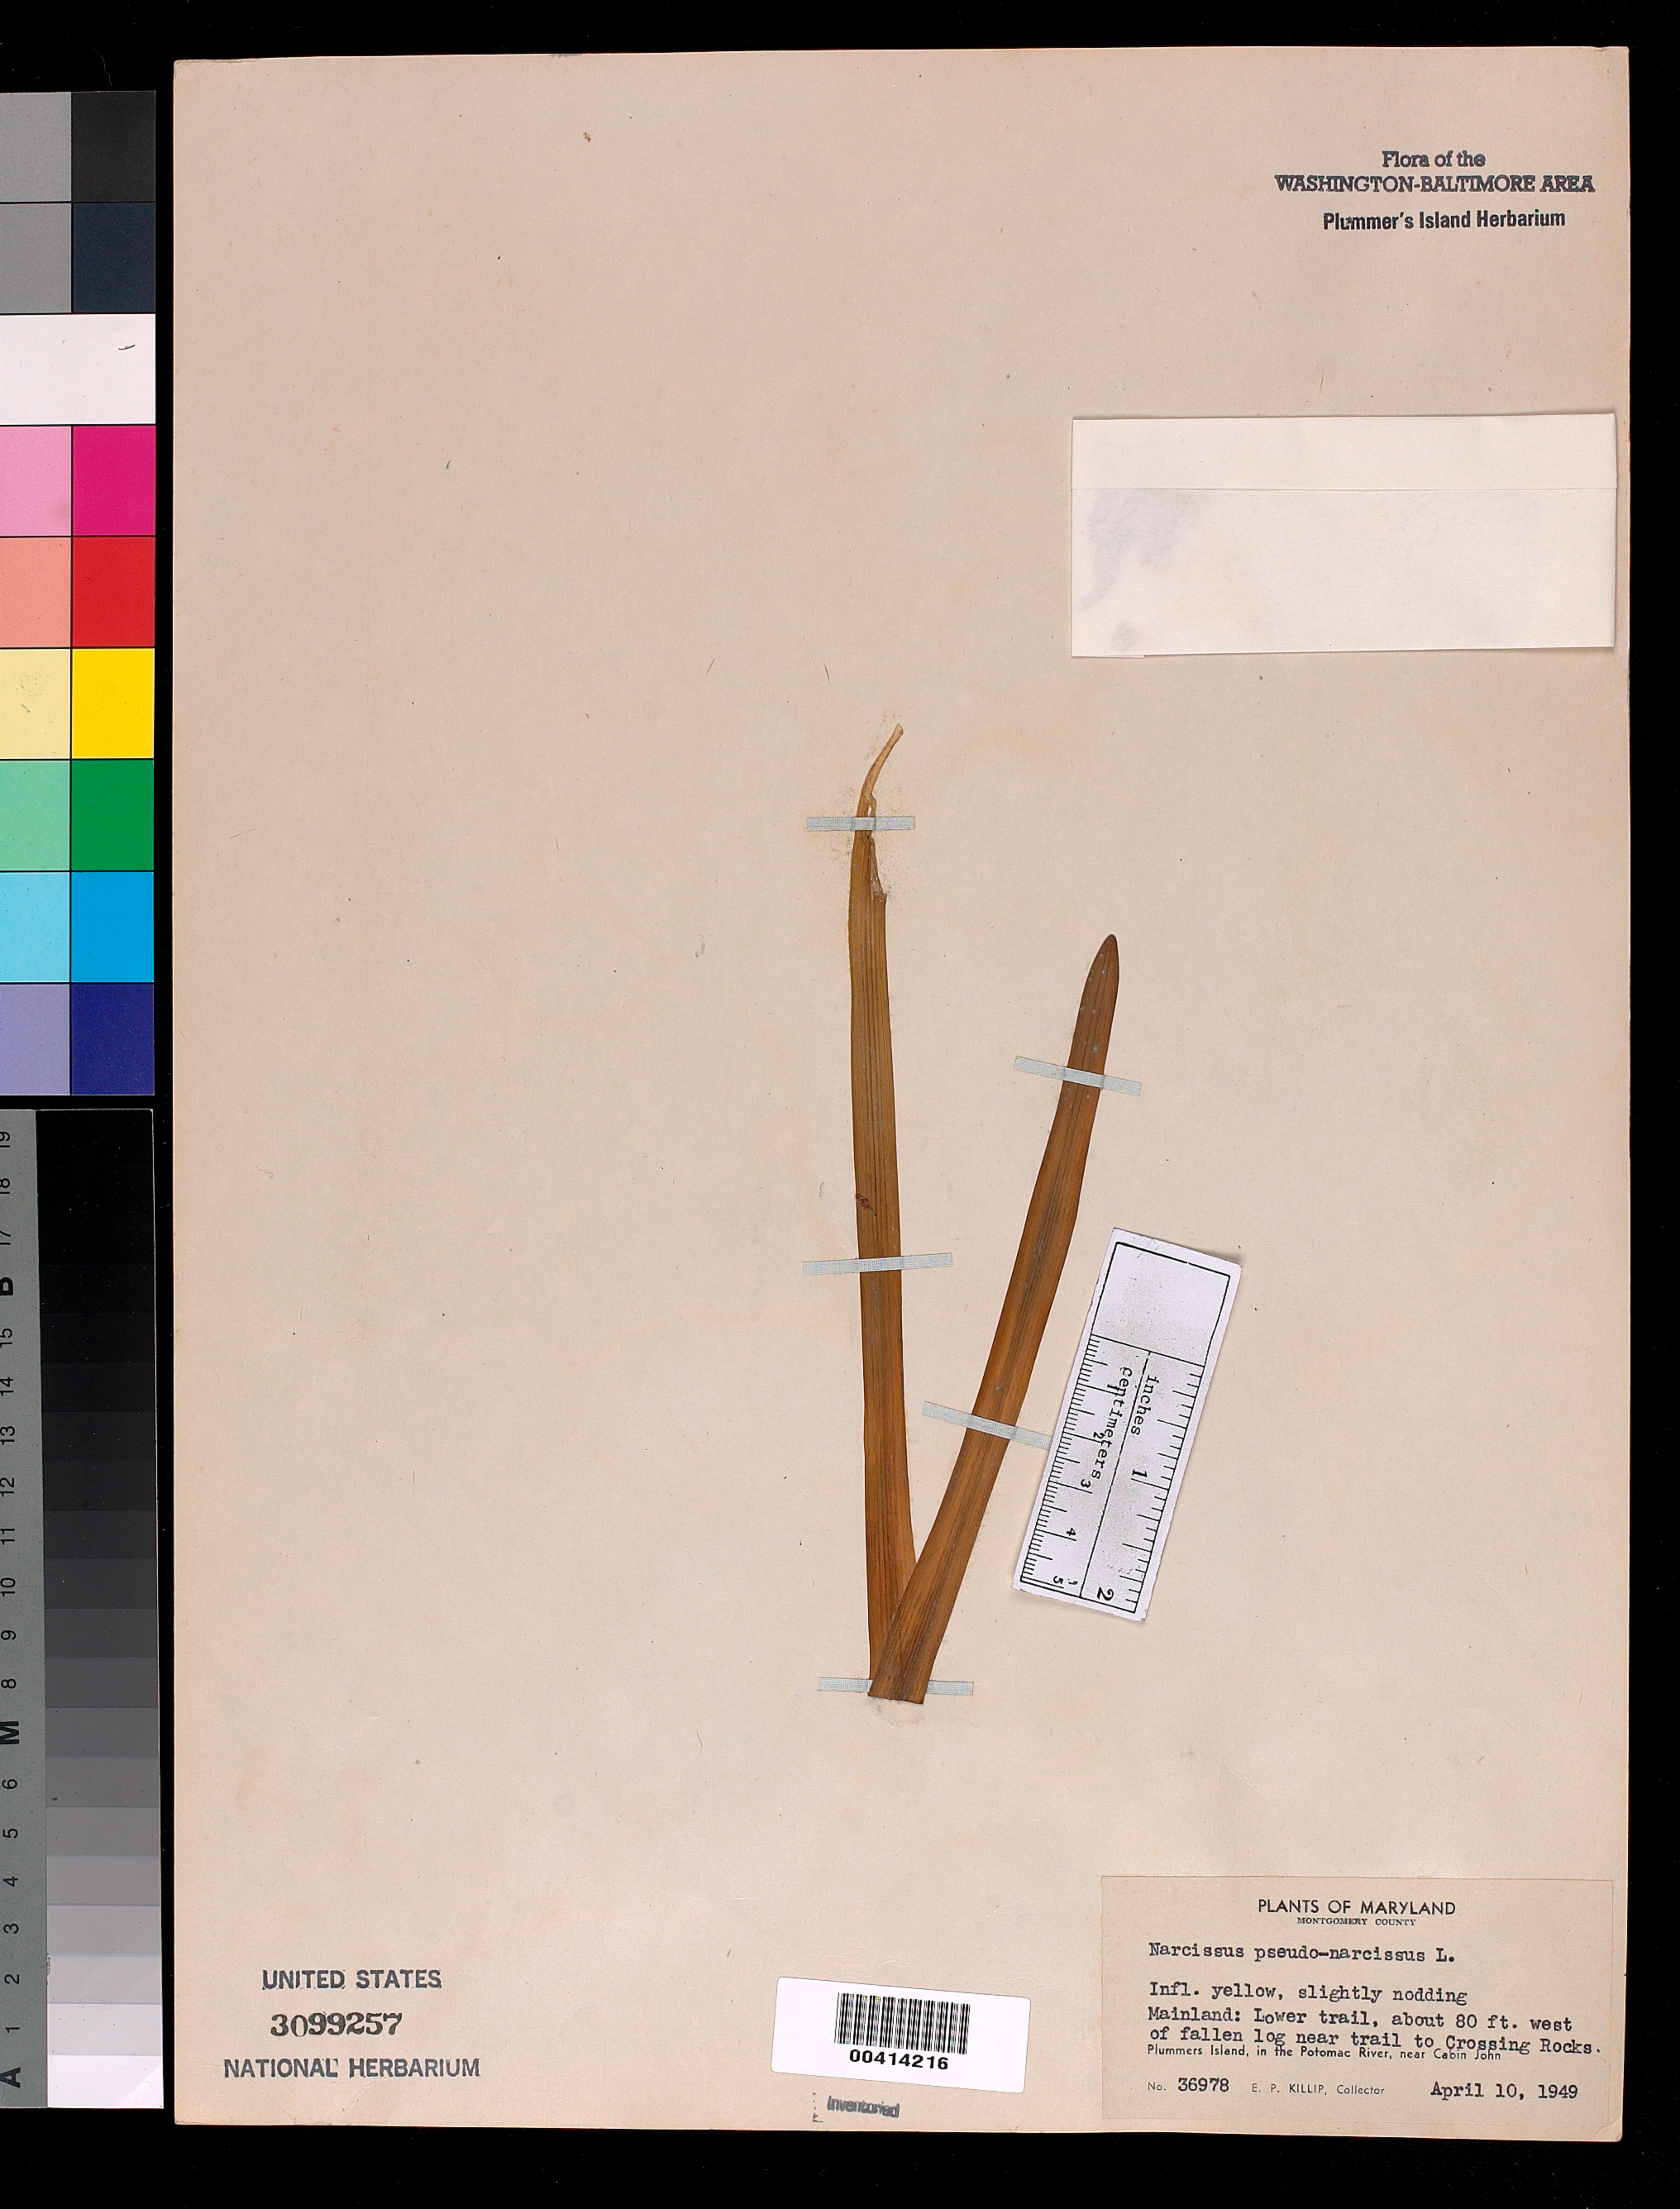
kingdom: Plantae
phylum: Tracheophyta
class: Liliopsida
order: Asparagales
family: Amaryllidaceae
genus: Narcissus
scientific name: Narcissus pseudonarcissus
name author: L.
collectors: E. P. Killip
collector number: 36978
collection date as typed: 10 Apr 1949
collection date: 1949-04-10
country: United States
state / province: Maryland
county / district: Montgomery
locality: Plummer's Island, mainland, lower trail, 80 Ft west of fallen Log, near trail to Crossing Rocks C. & O. Canal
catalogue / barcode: US 3099257